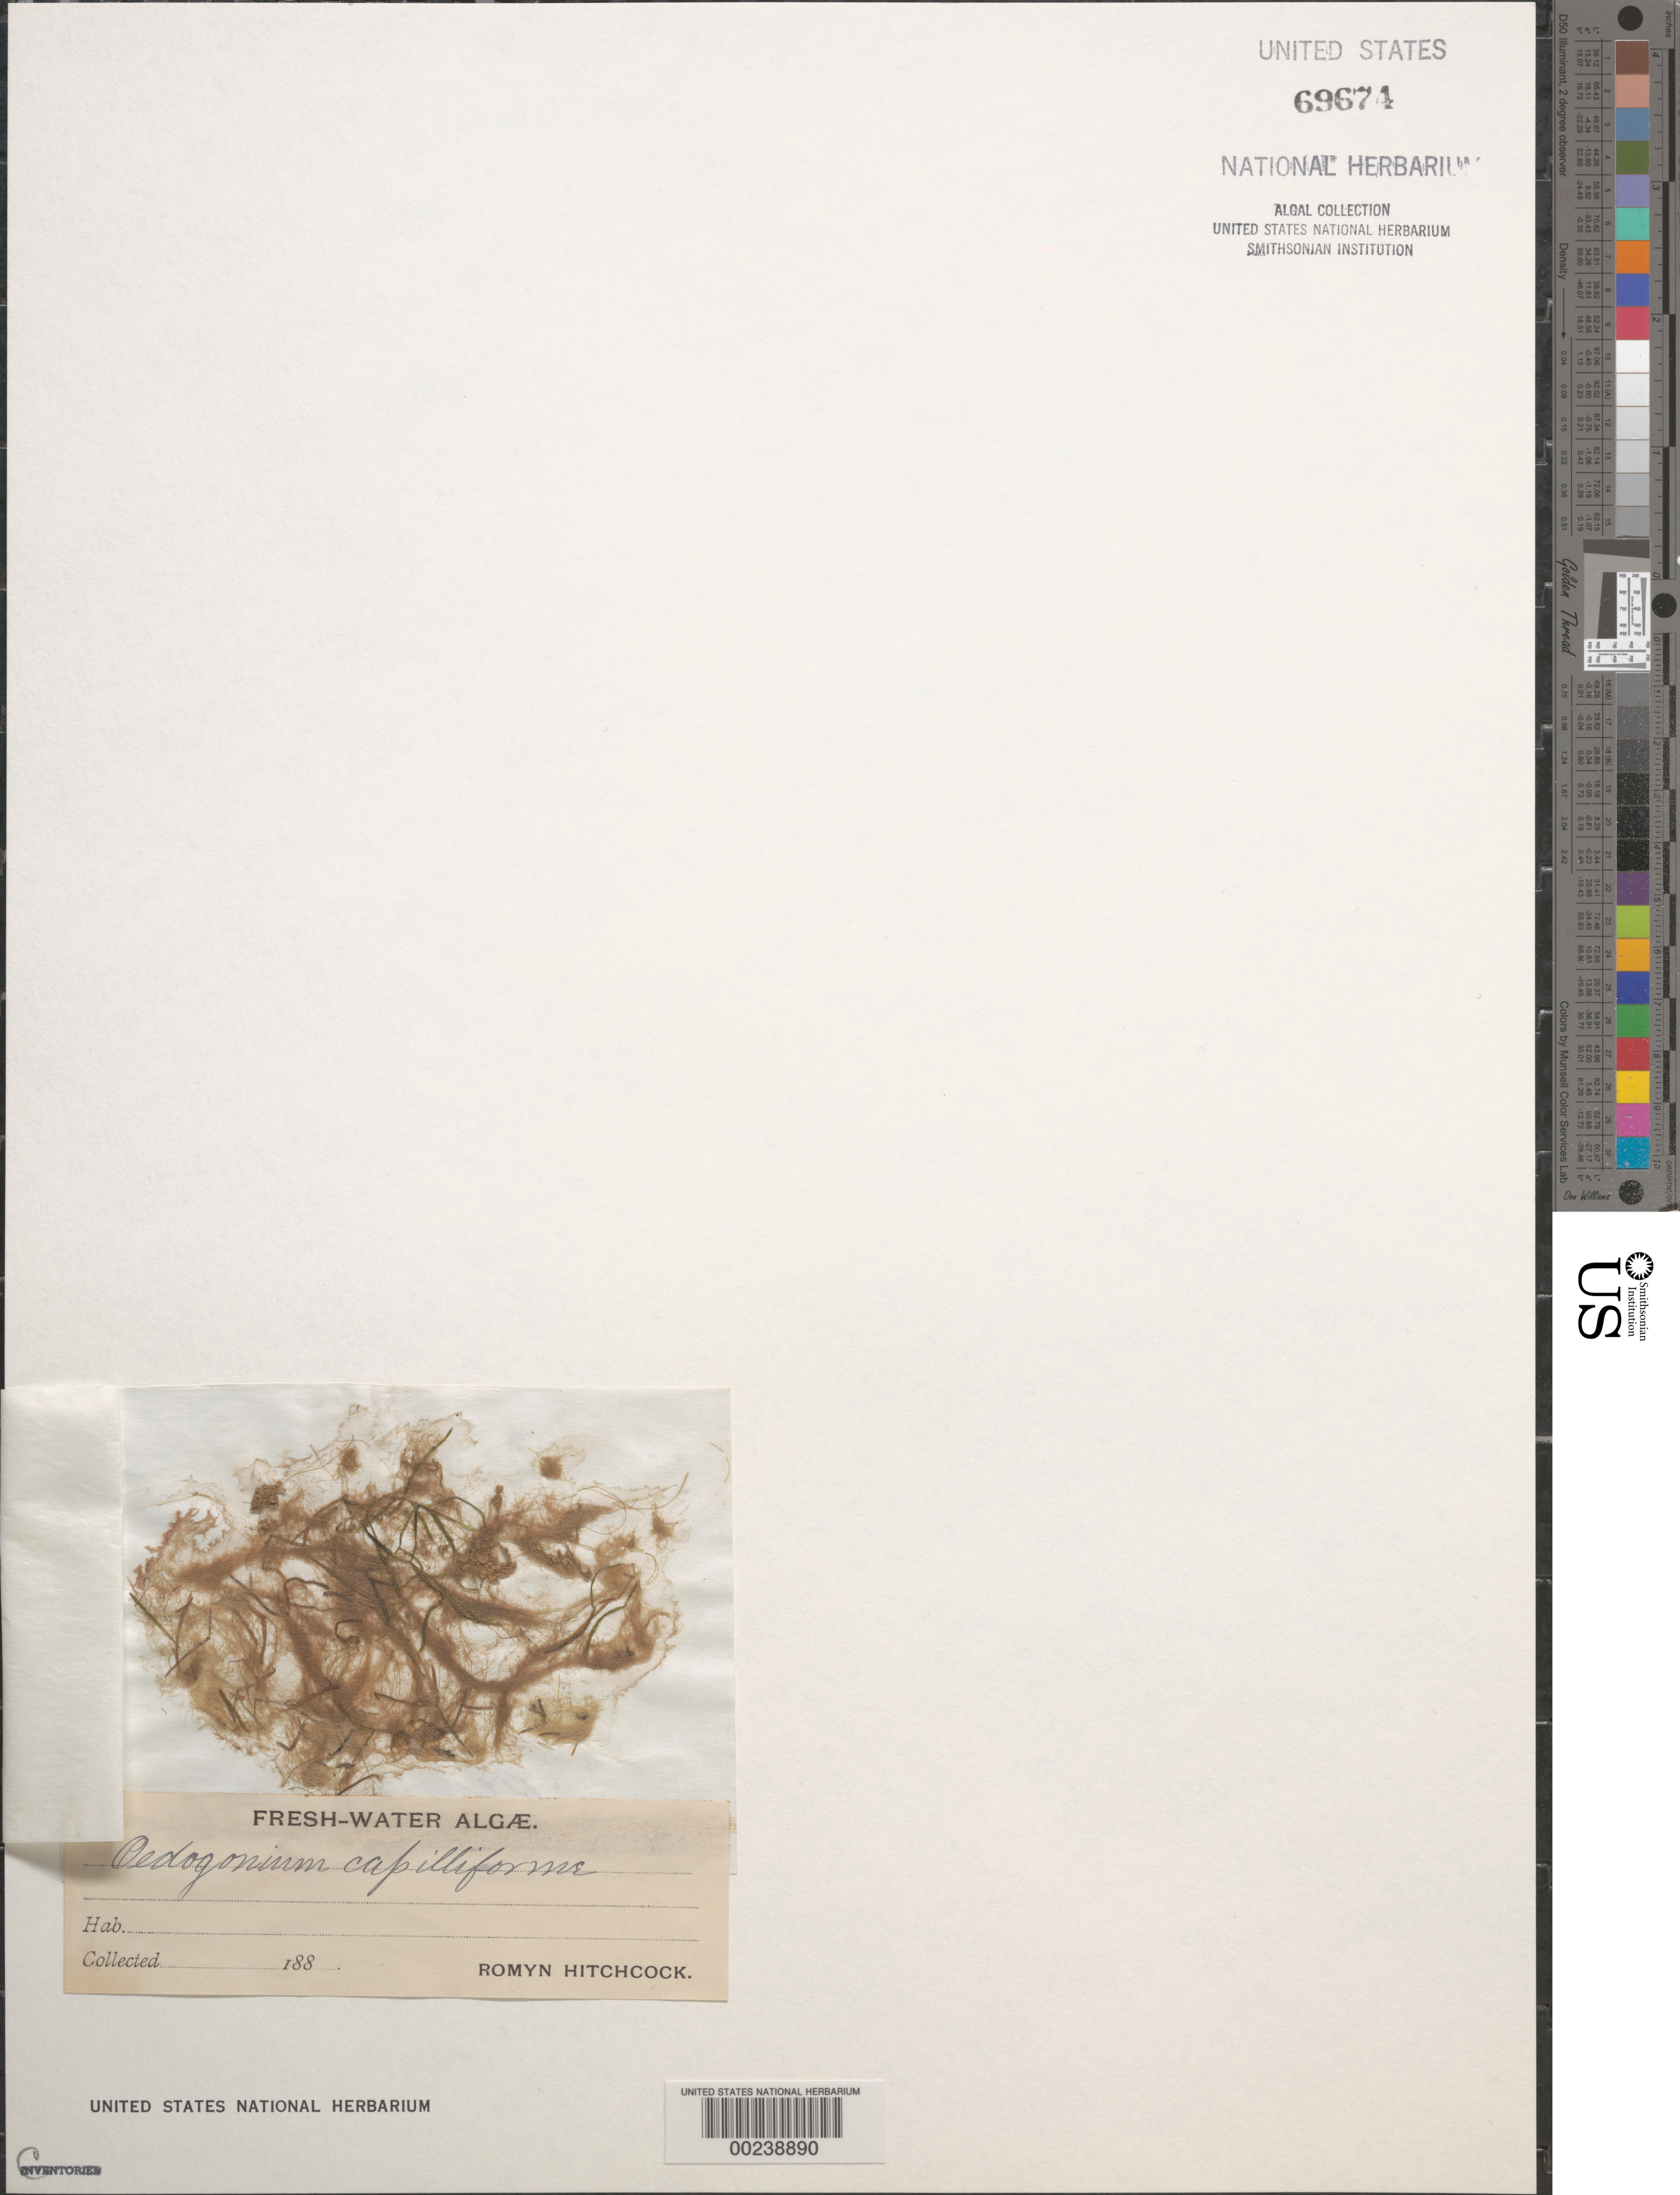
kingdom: Plantae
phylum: Chlorophyta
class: Chlorophyceae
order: Oedogoniales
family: Oedogoniaceae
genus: Oedogonium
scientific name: Oedogonium capilliforme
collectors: R. Hitchcock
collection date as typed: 188-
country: United States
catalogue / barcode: US 69674